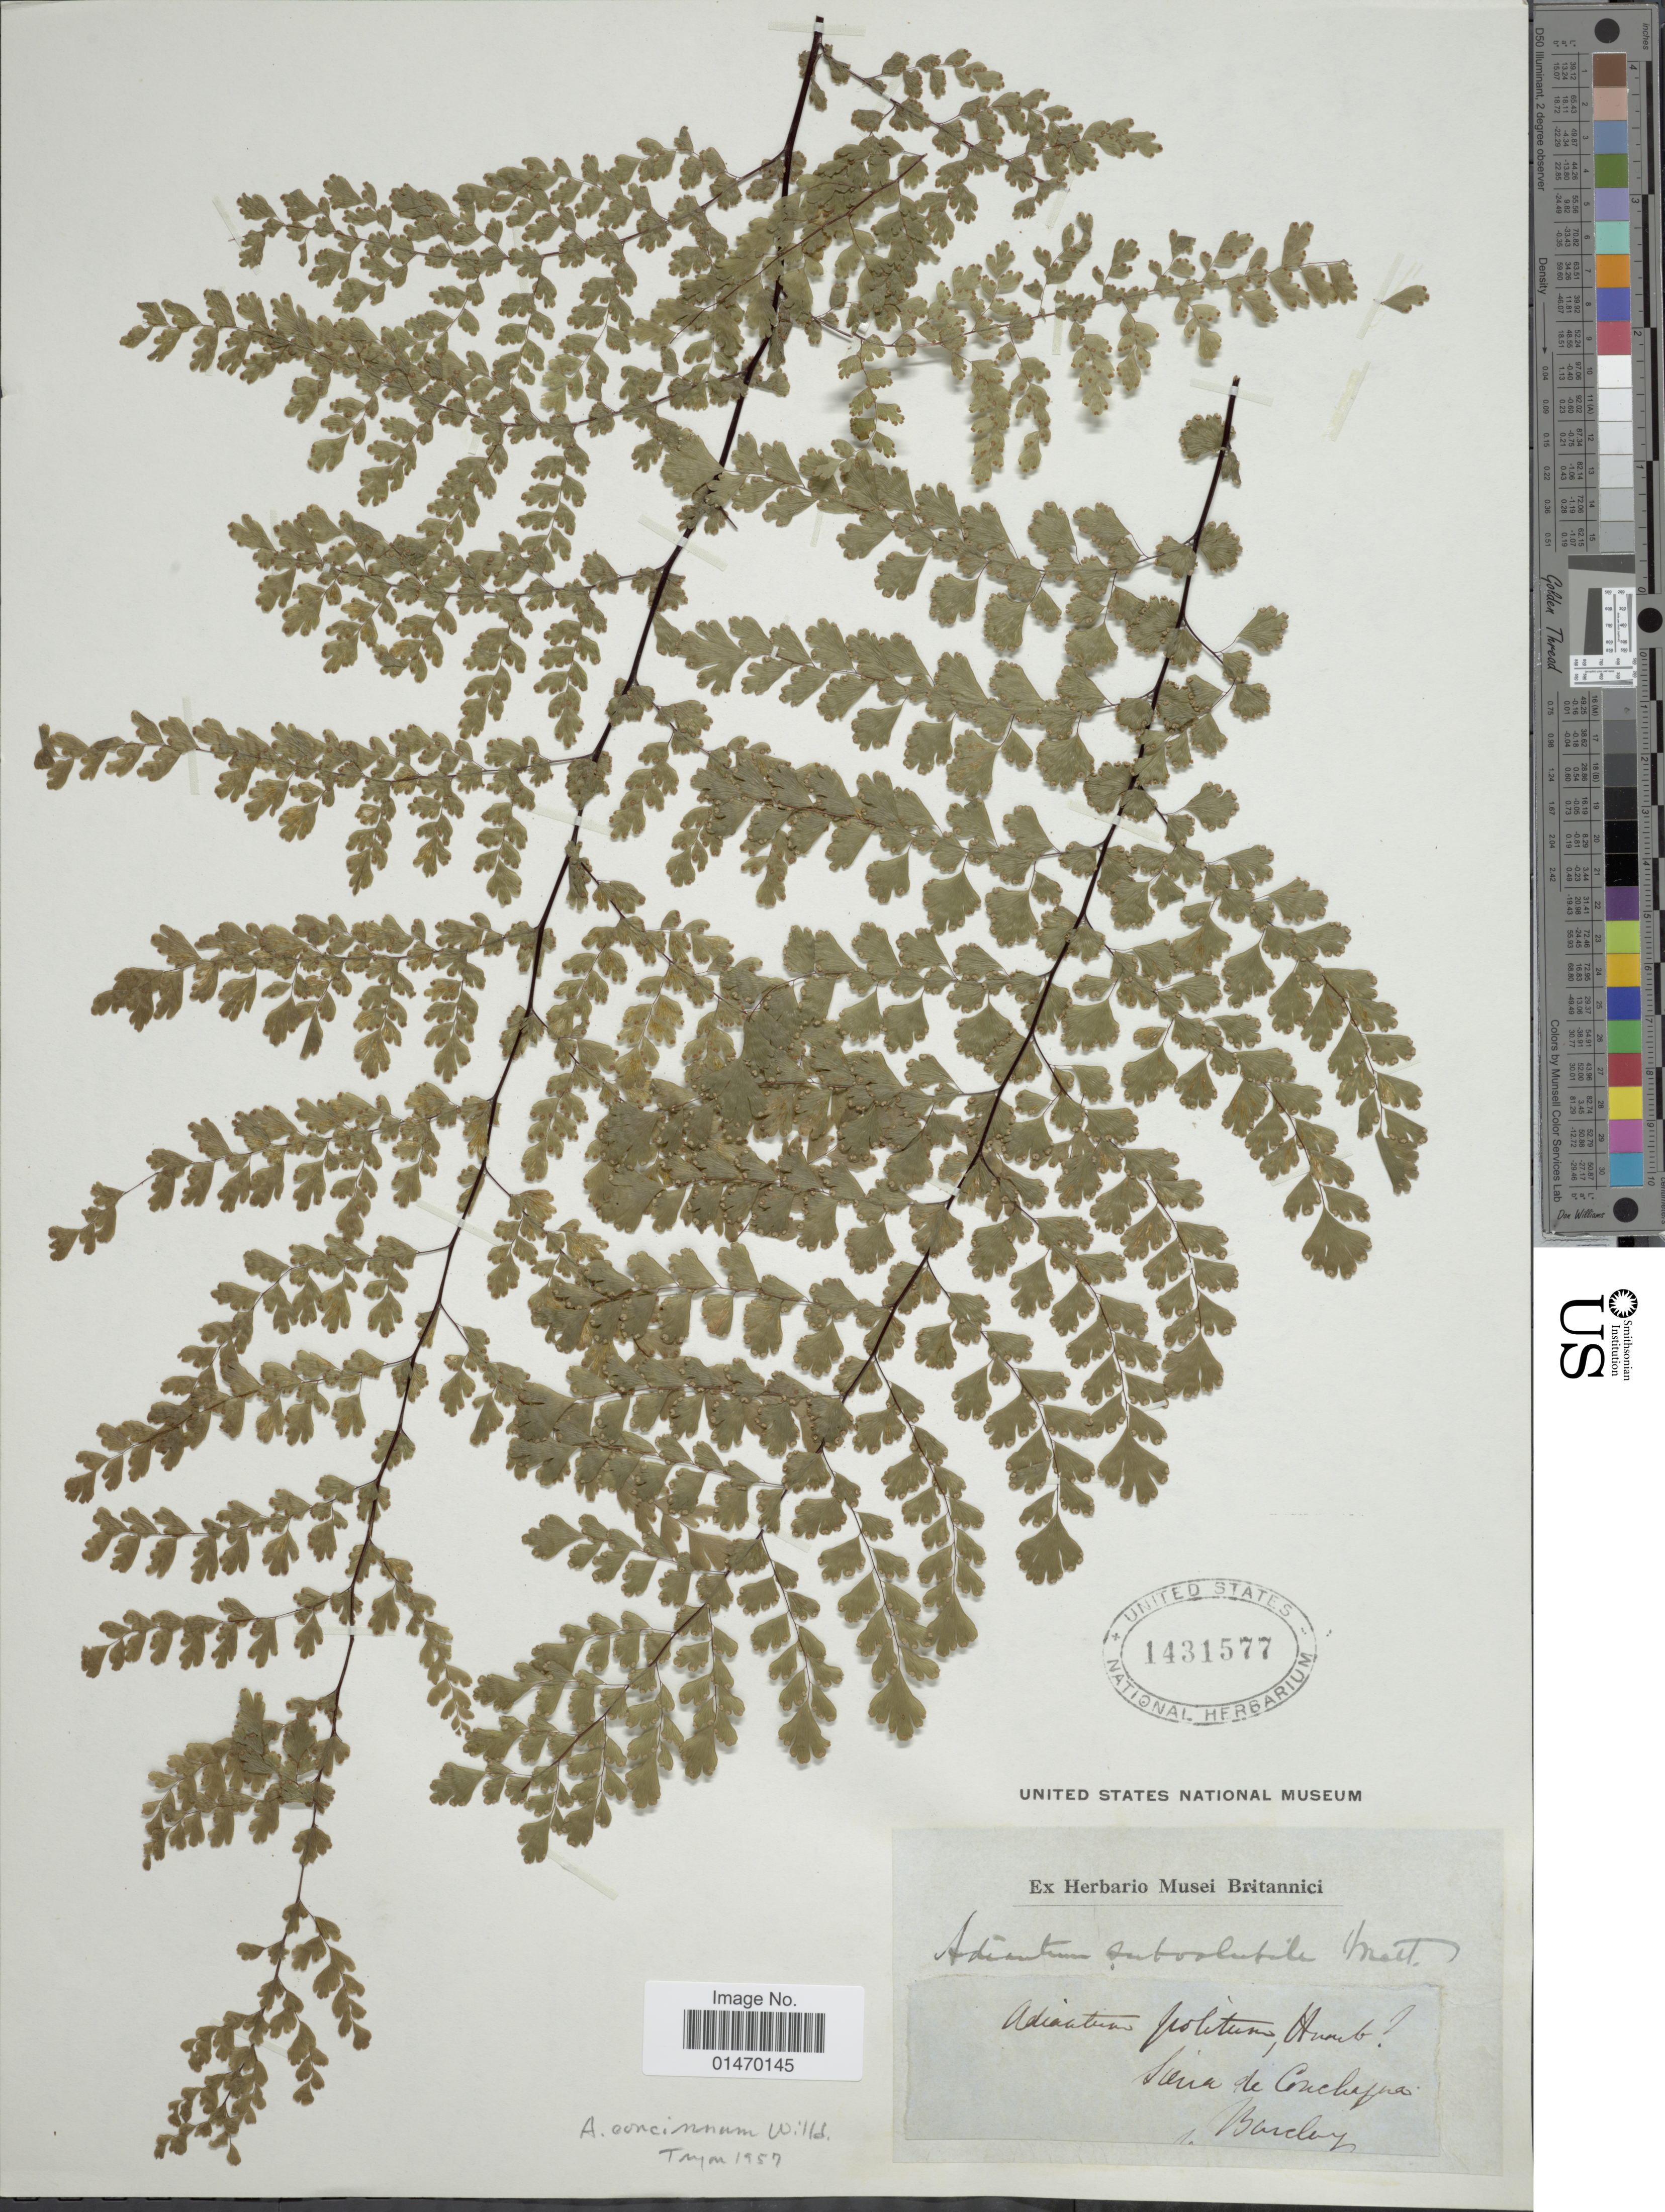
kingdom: Plantae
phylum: Tracheophyta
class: Polypodiopsida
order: Polypodiales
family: Pteridaceae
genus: Adiantum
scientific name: Adiantum concinnum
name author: Humb. & Bonpl. ex Willd.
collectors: -- Barclay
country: El Salvador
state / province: La Union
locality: Sierra de Cuechalpa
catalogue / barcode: US 1431577